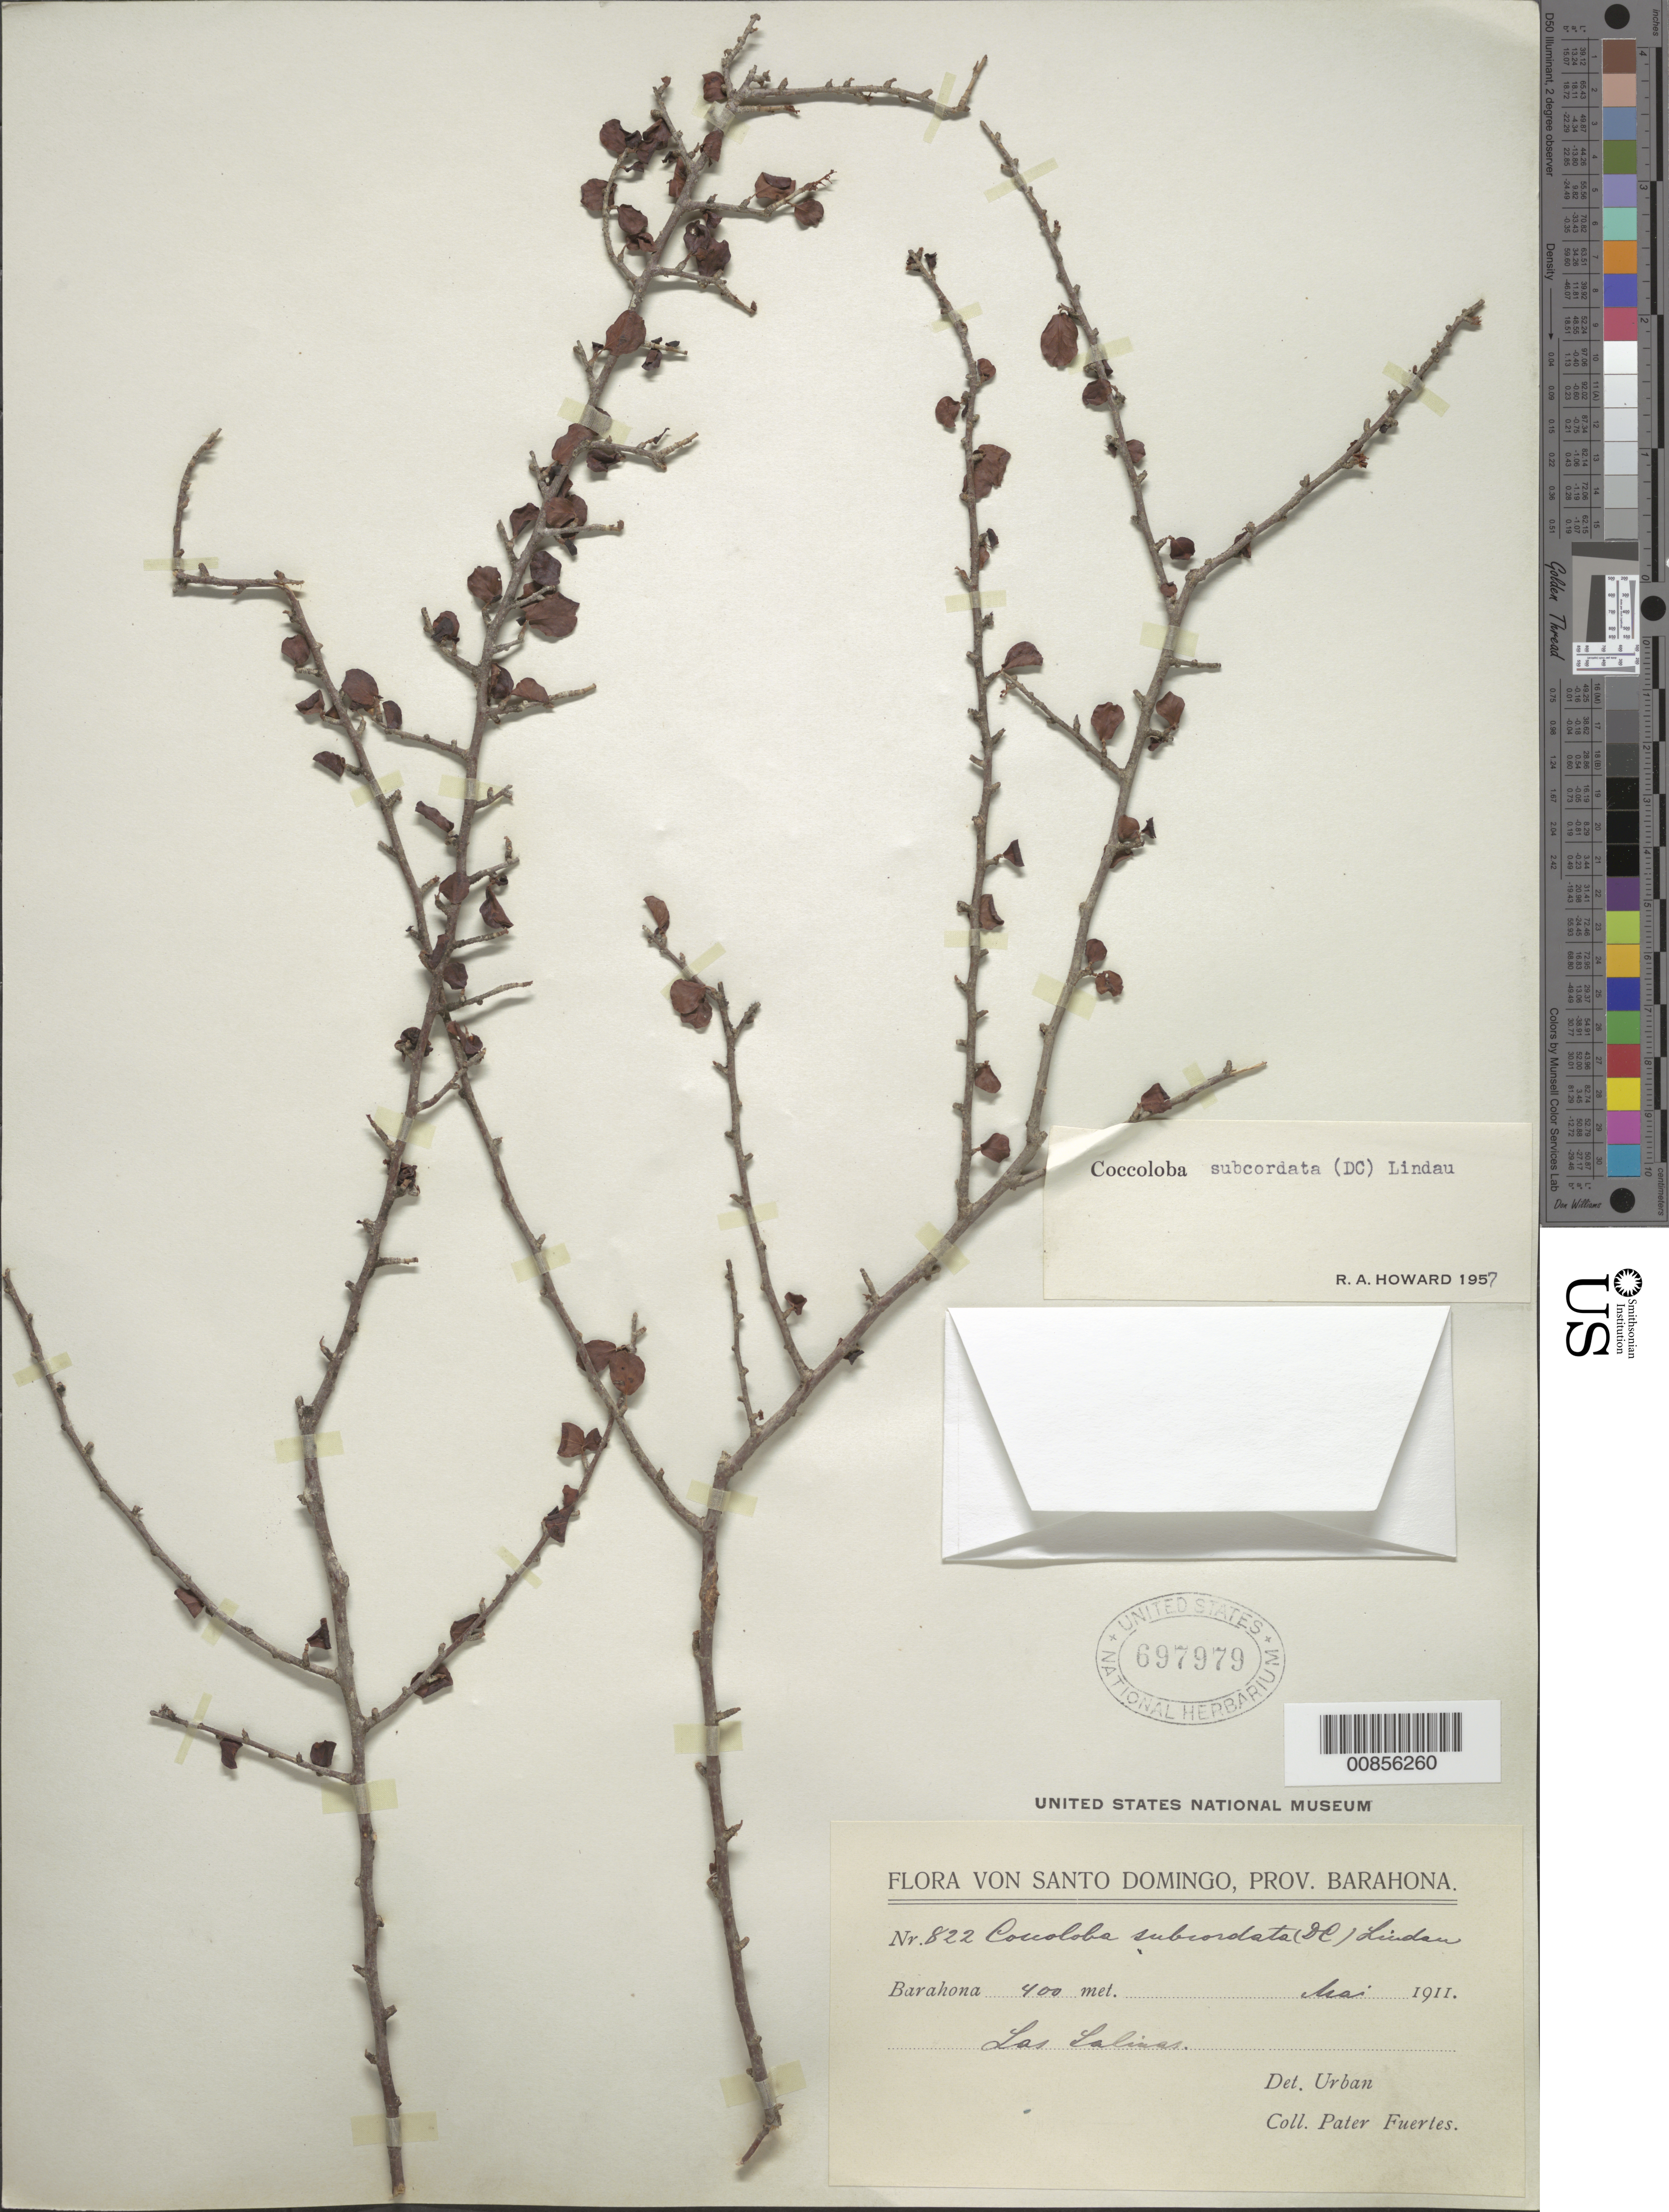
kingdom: Plantae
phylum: Tracheophyta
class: Magnoliopsida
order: Caryophyllales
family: Polygonaceae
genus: Coccoloba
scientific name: Coccoloba subcordata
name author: (DC.) Lindau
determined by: Howard, R. A.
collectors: M. D. Fuertes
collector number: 822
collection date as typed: May 1911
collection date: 1911-05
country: Dominican Republic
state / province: Barahona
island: Hispaniola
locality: Barahona. Las Salinas.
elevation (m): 400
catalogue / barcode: US 697979